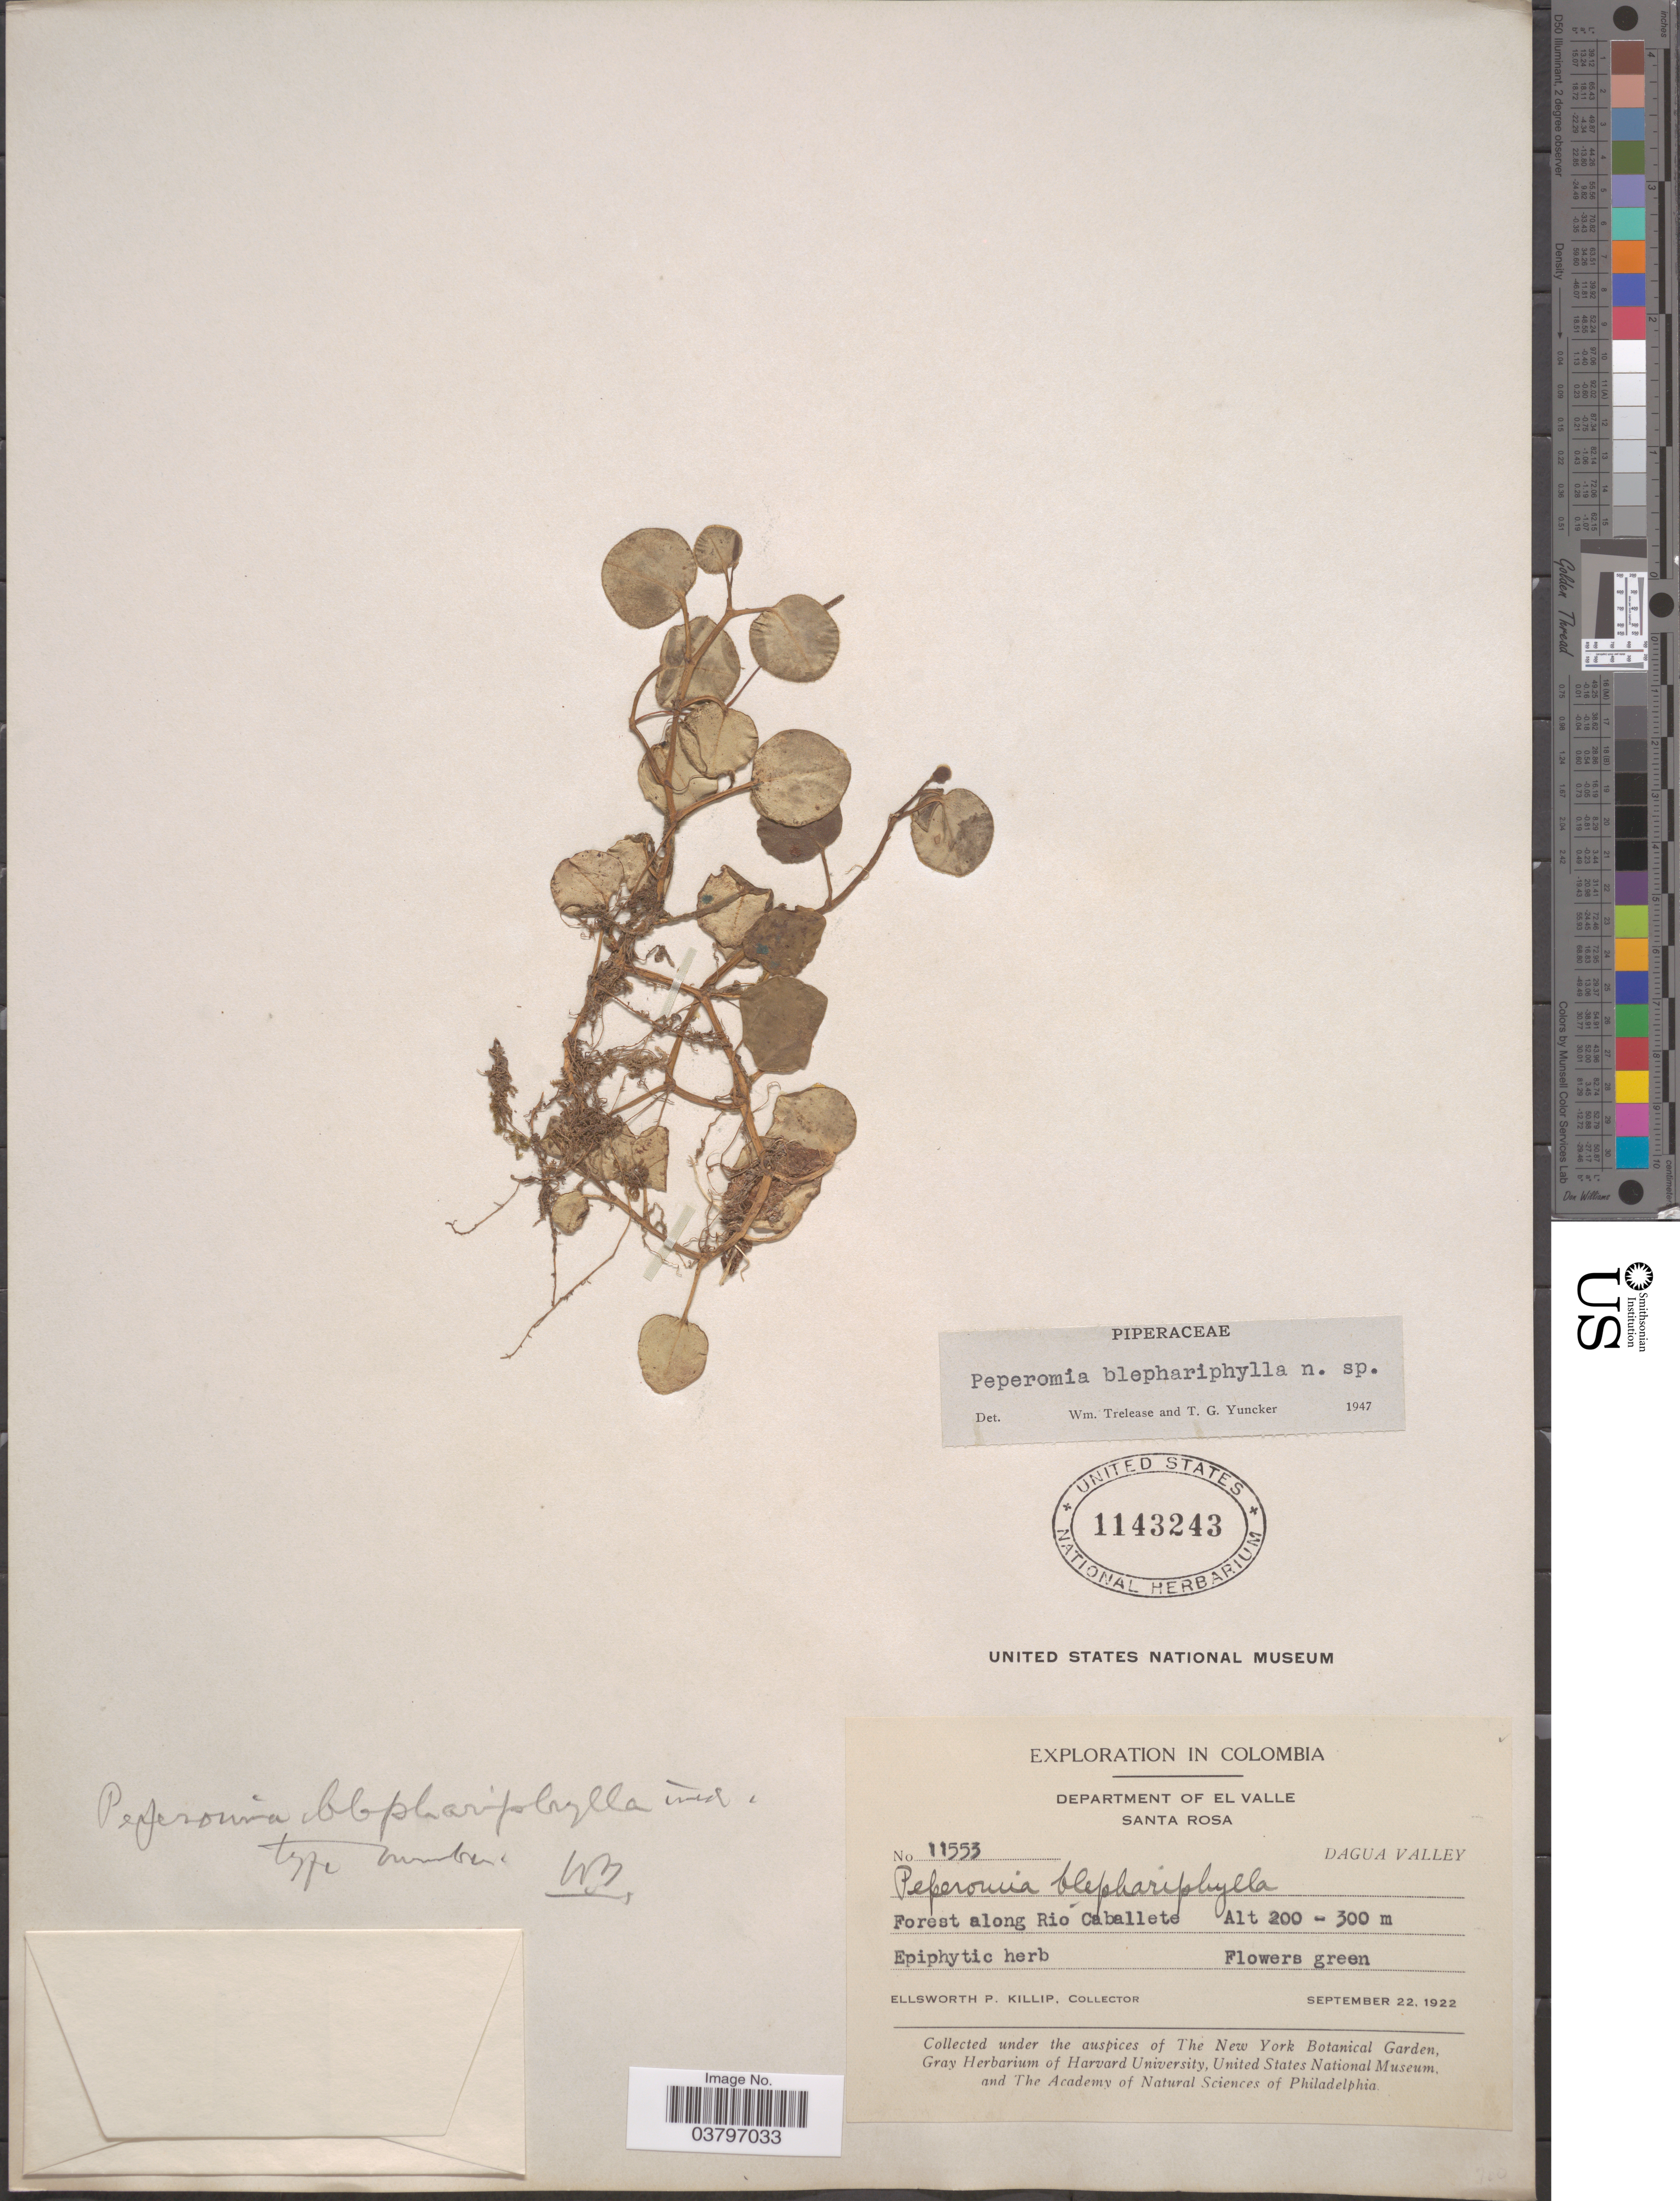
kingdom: Plantae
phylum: Tracheophyta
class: Magnoliopsida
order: Piperales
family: Piperaceae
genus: Peperomia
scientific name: Peperomia ciliaris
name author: C. DC.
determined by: Jiménez, José Estaban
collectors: E. P. Killip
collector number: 11553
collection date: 1922-09-22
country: Colombia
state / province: Valle del Cauca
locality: Department of El Valle. Santa Rosa. Dagua Valley. Forest along Rio Caballete.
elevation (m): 200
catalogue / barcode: US 1143243